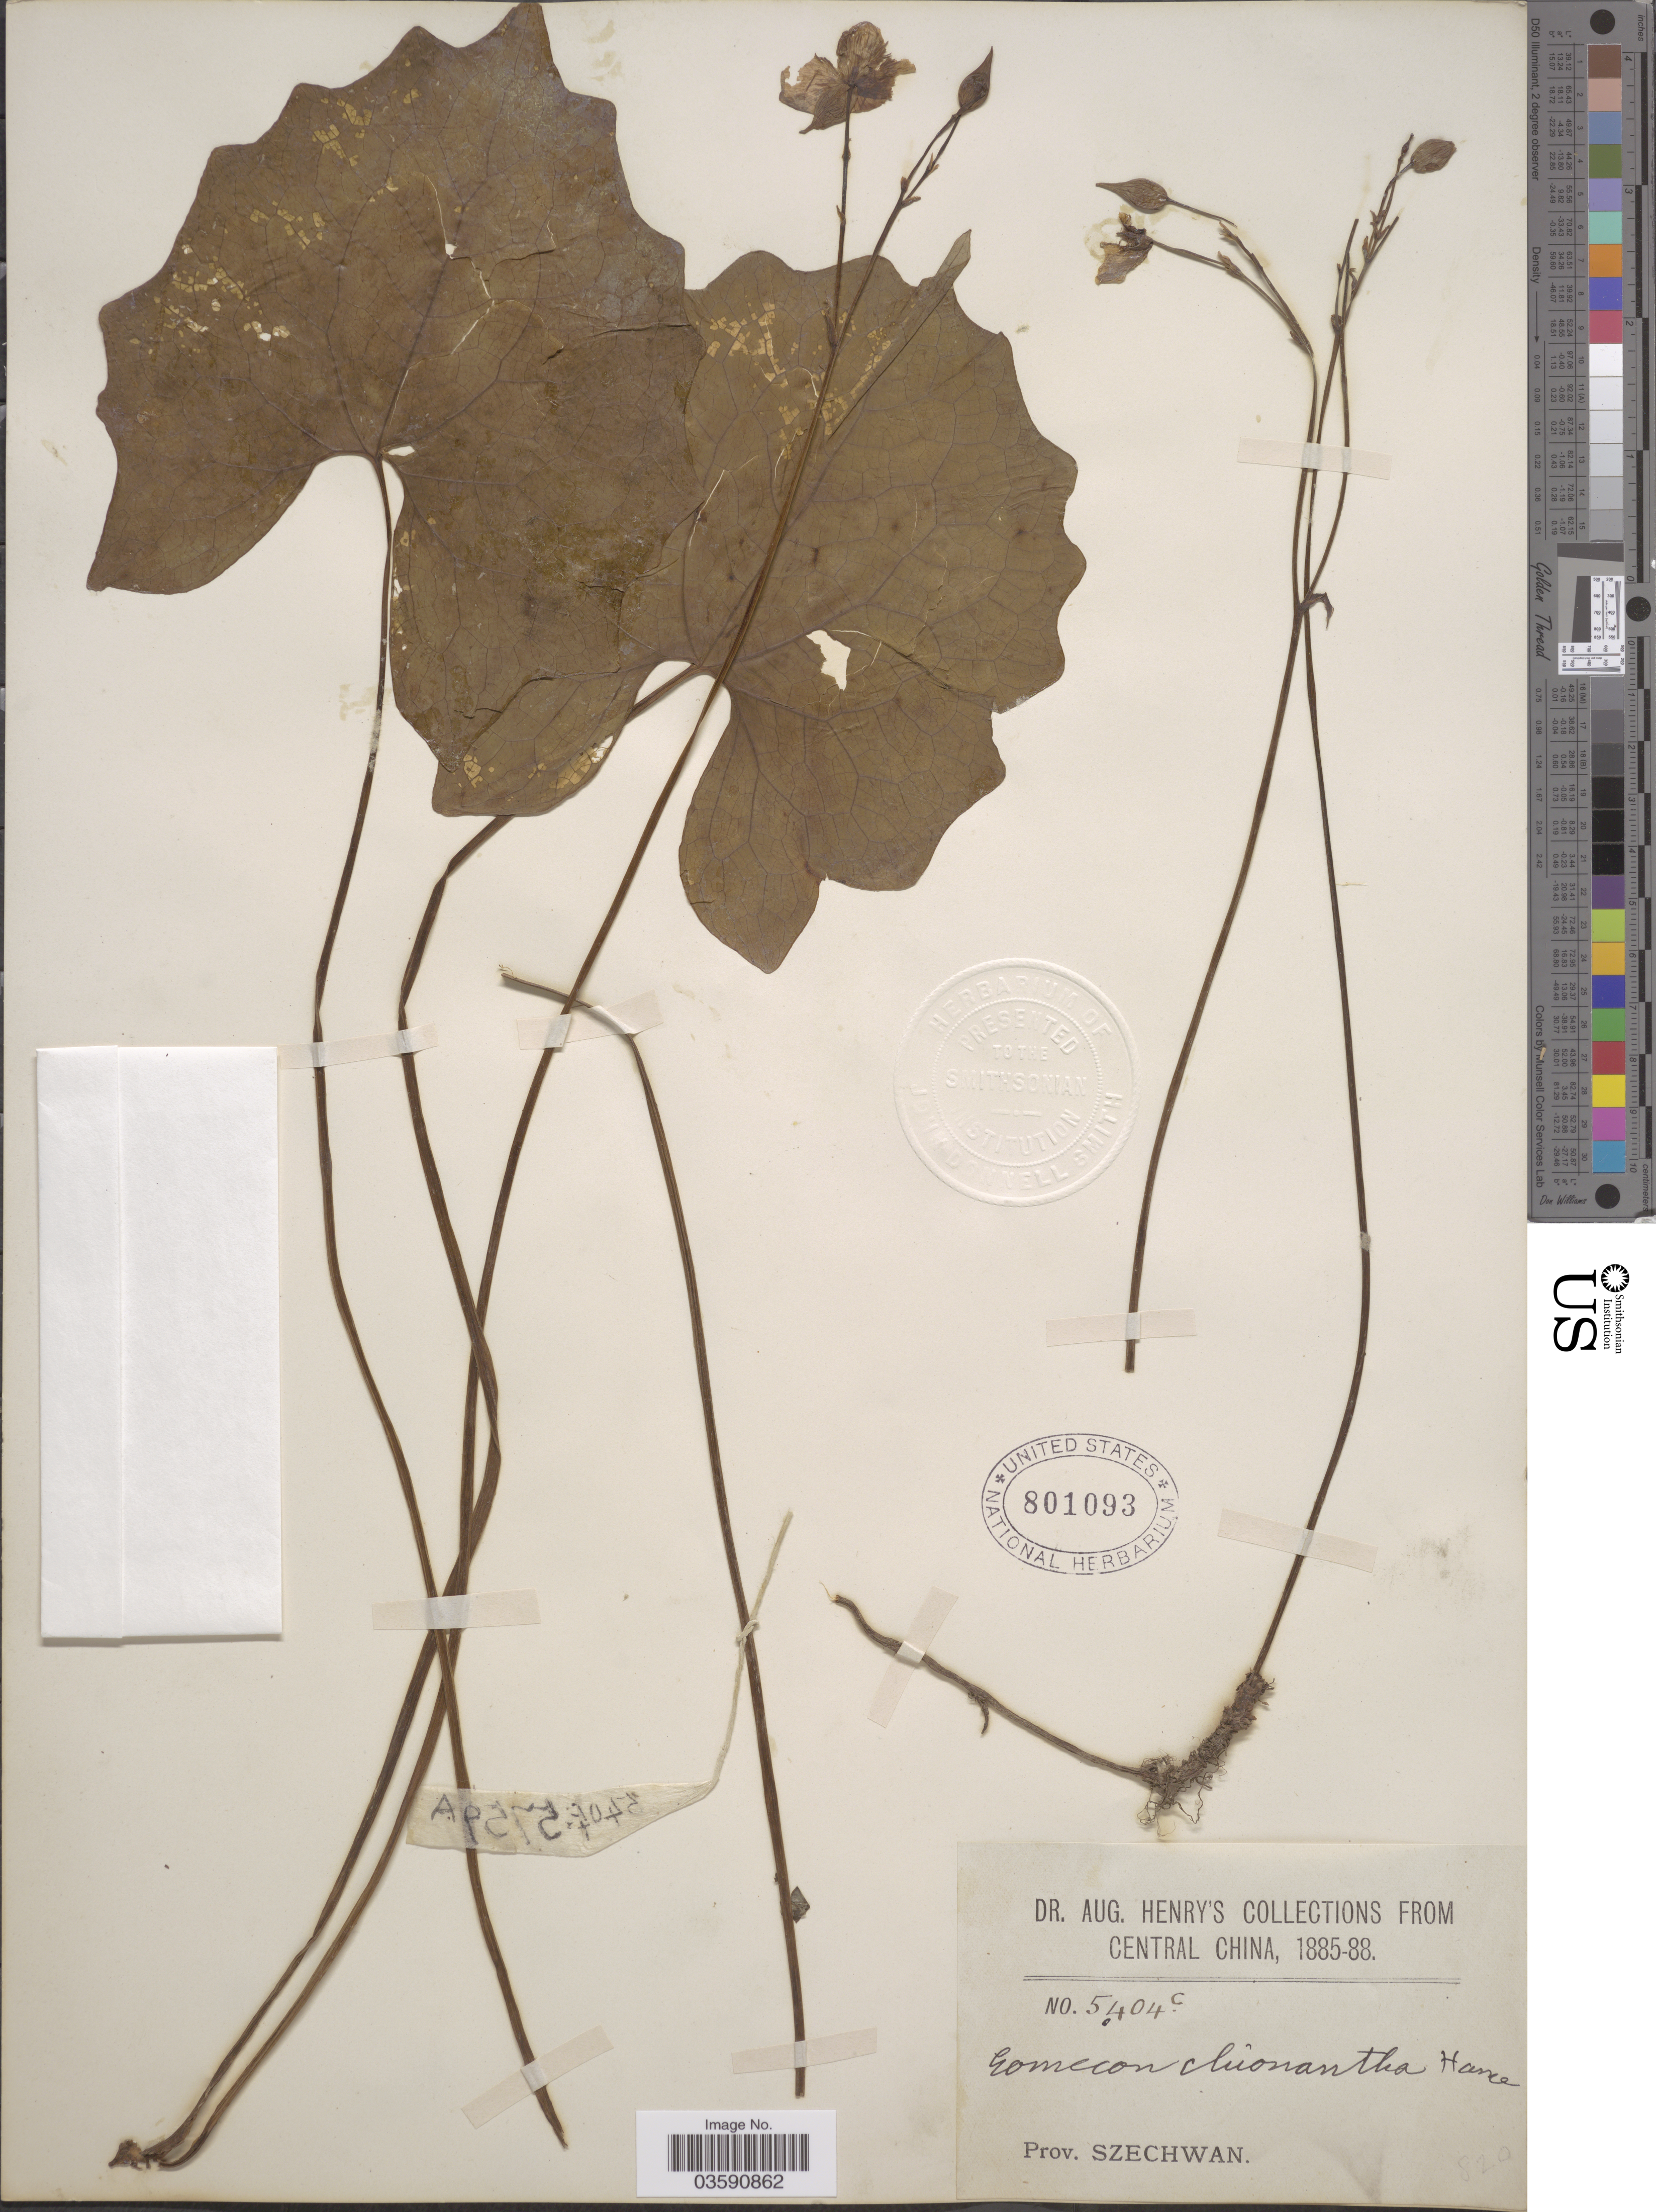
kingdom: Plantae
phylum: Tracheophyta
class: Magnoliopsida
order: Ranunculales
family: Papaveraceae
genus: Eomecon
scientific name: Eomecon chionantha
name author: Hance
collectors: A. Henry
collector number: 5404 C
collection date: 1885/1888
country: China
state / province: Sichuan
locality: Central China. Prov. Szechwan.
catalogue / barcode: US 801093